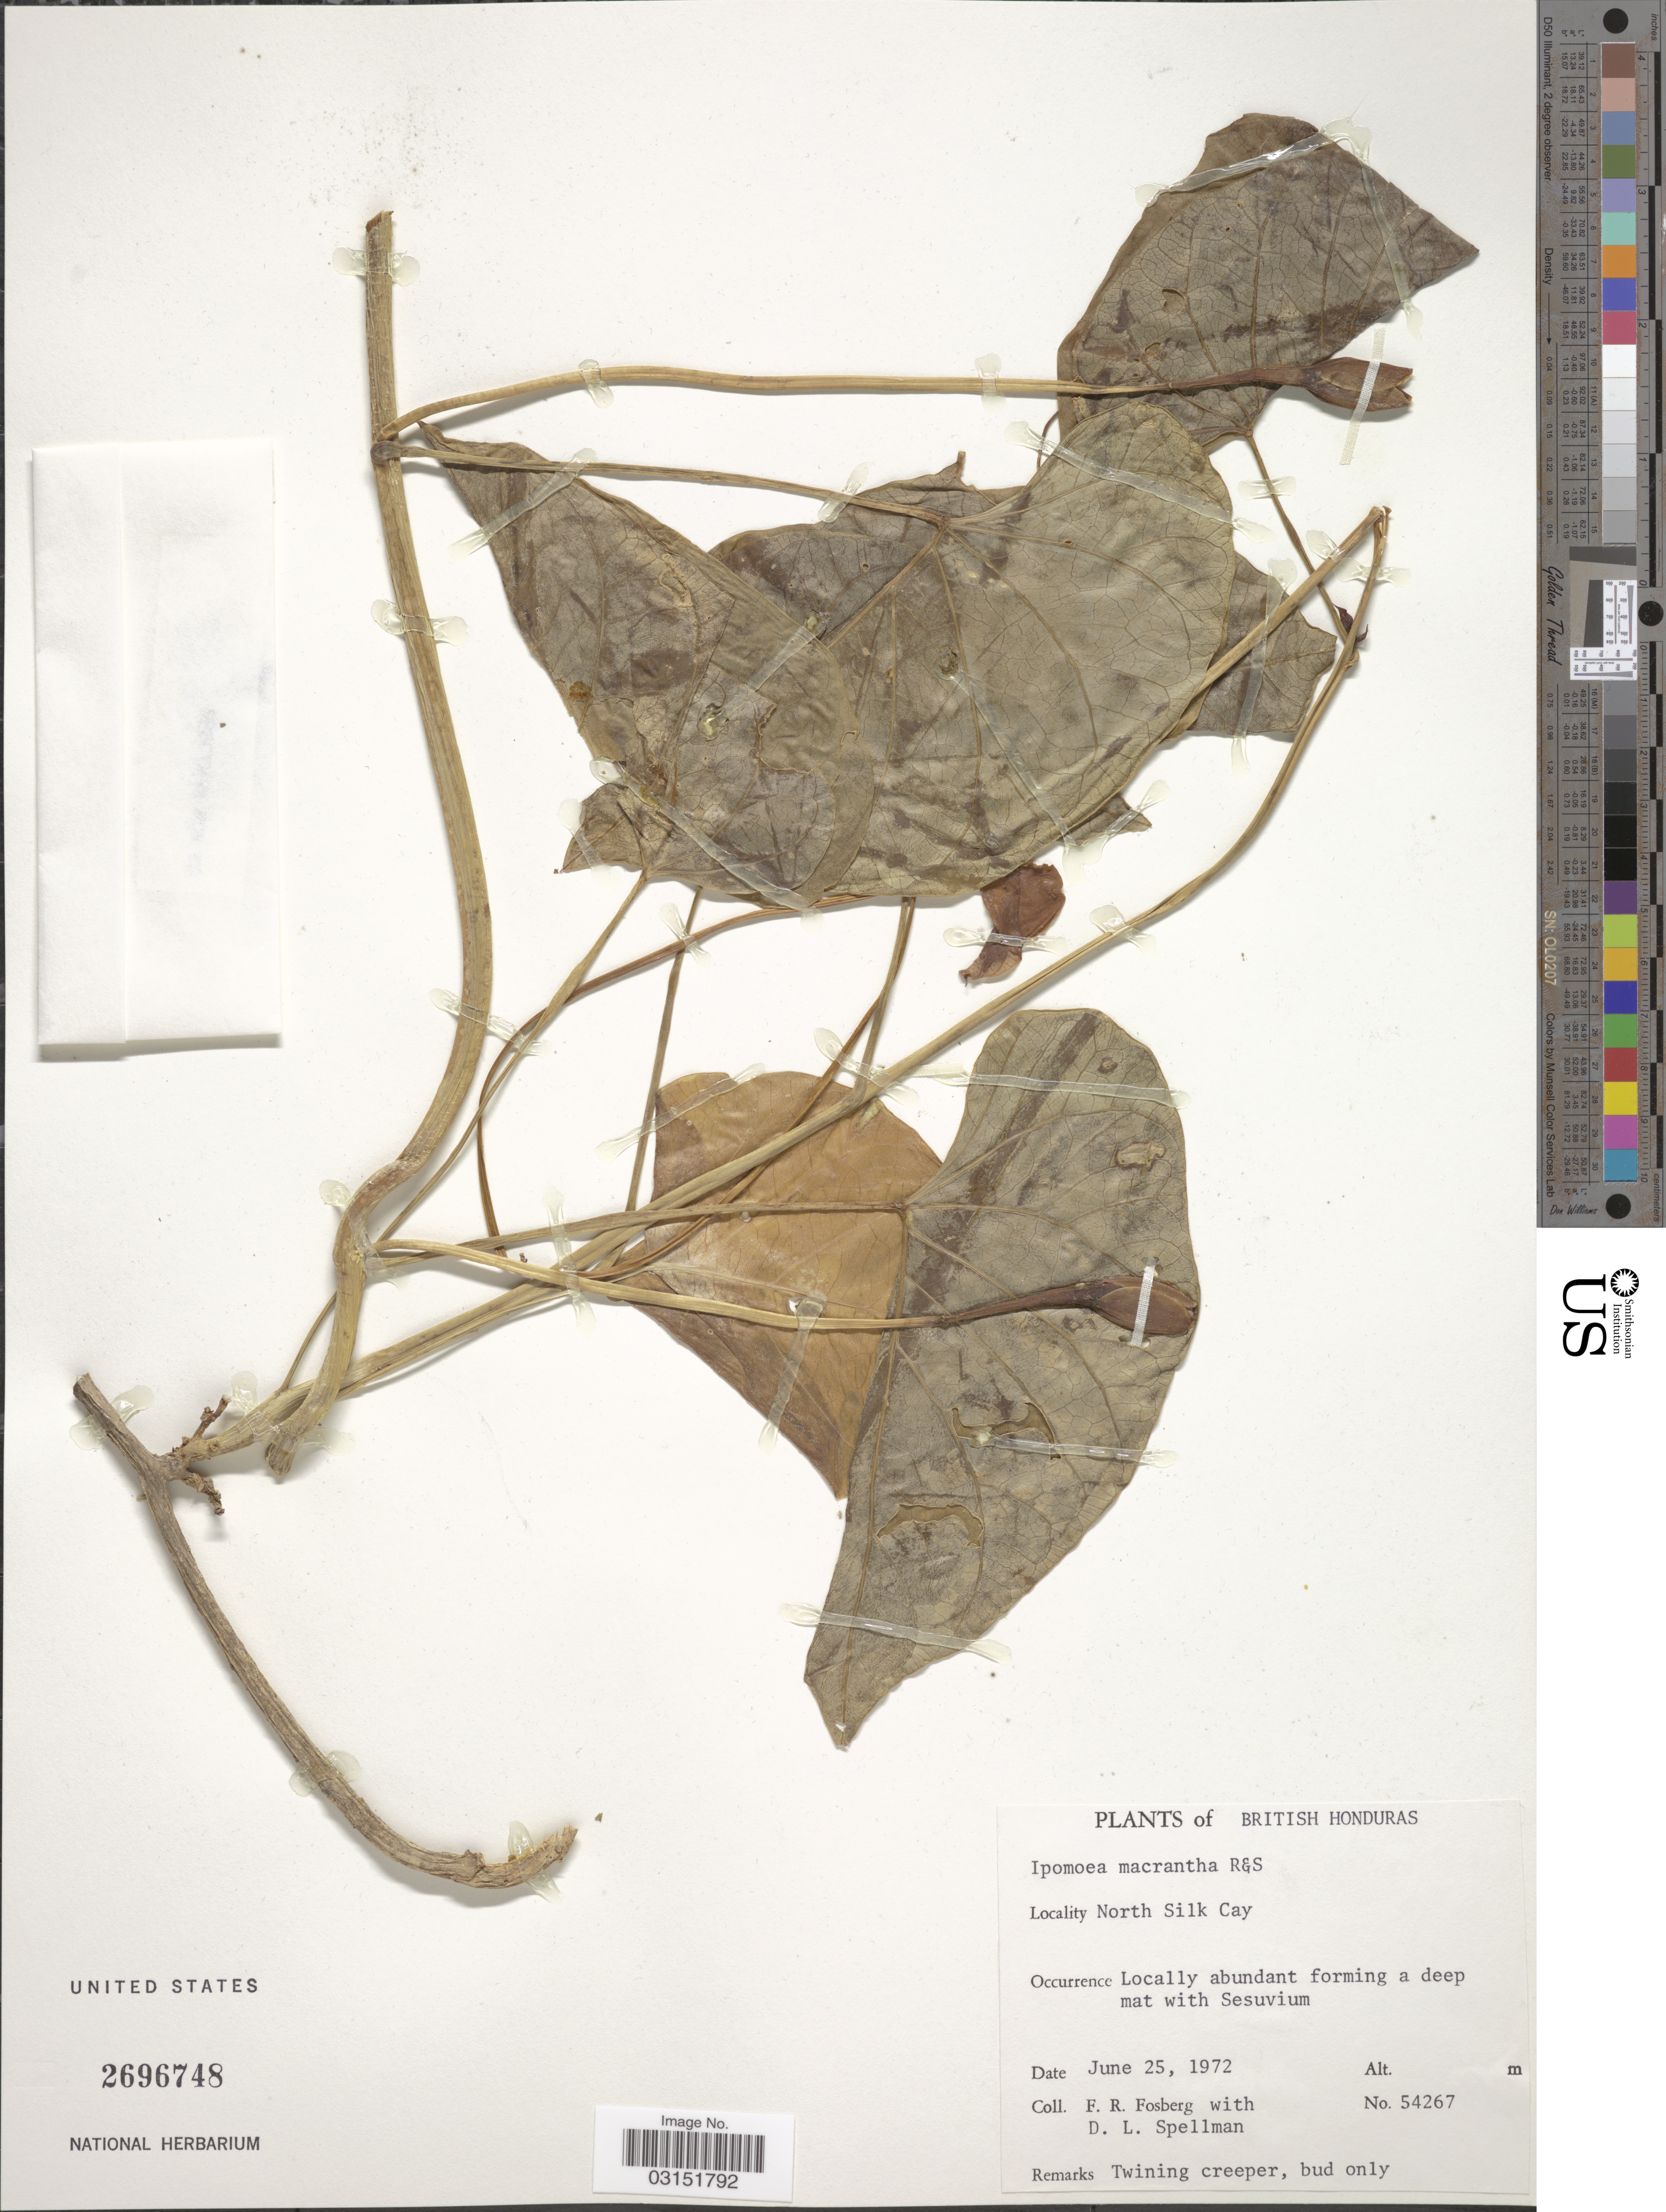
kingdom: Plantae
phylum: Tracheophyta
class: Magnoliopsida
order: Solanales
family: Convolvulaceae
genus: Ipomoea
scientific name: Ipomoea violacea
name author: L.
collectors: F. R. Fosberg & D. L. Spellman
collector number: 54267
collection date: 1972-06-25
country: Belize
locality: British Honduras. North Silk Cay.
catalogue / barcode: US 2696748